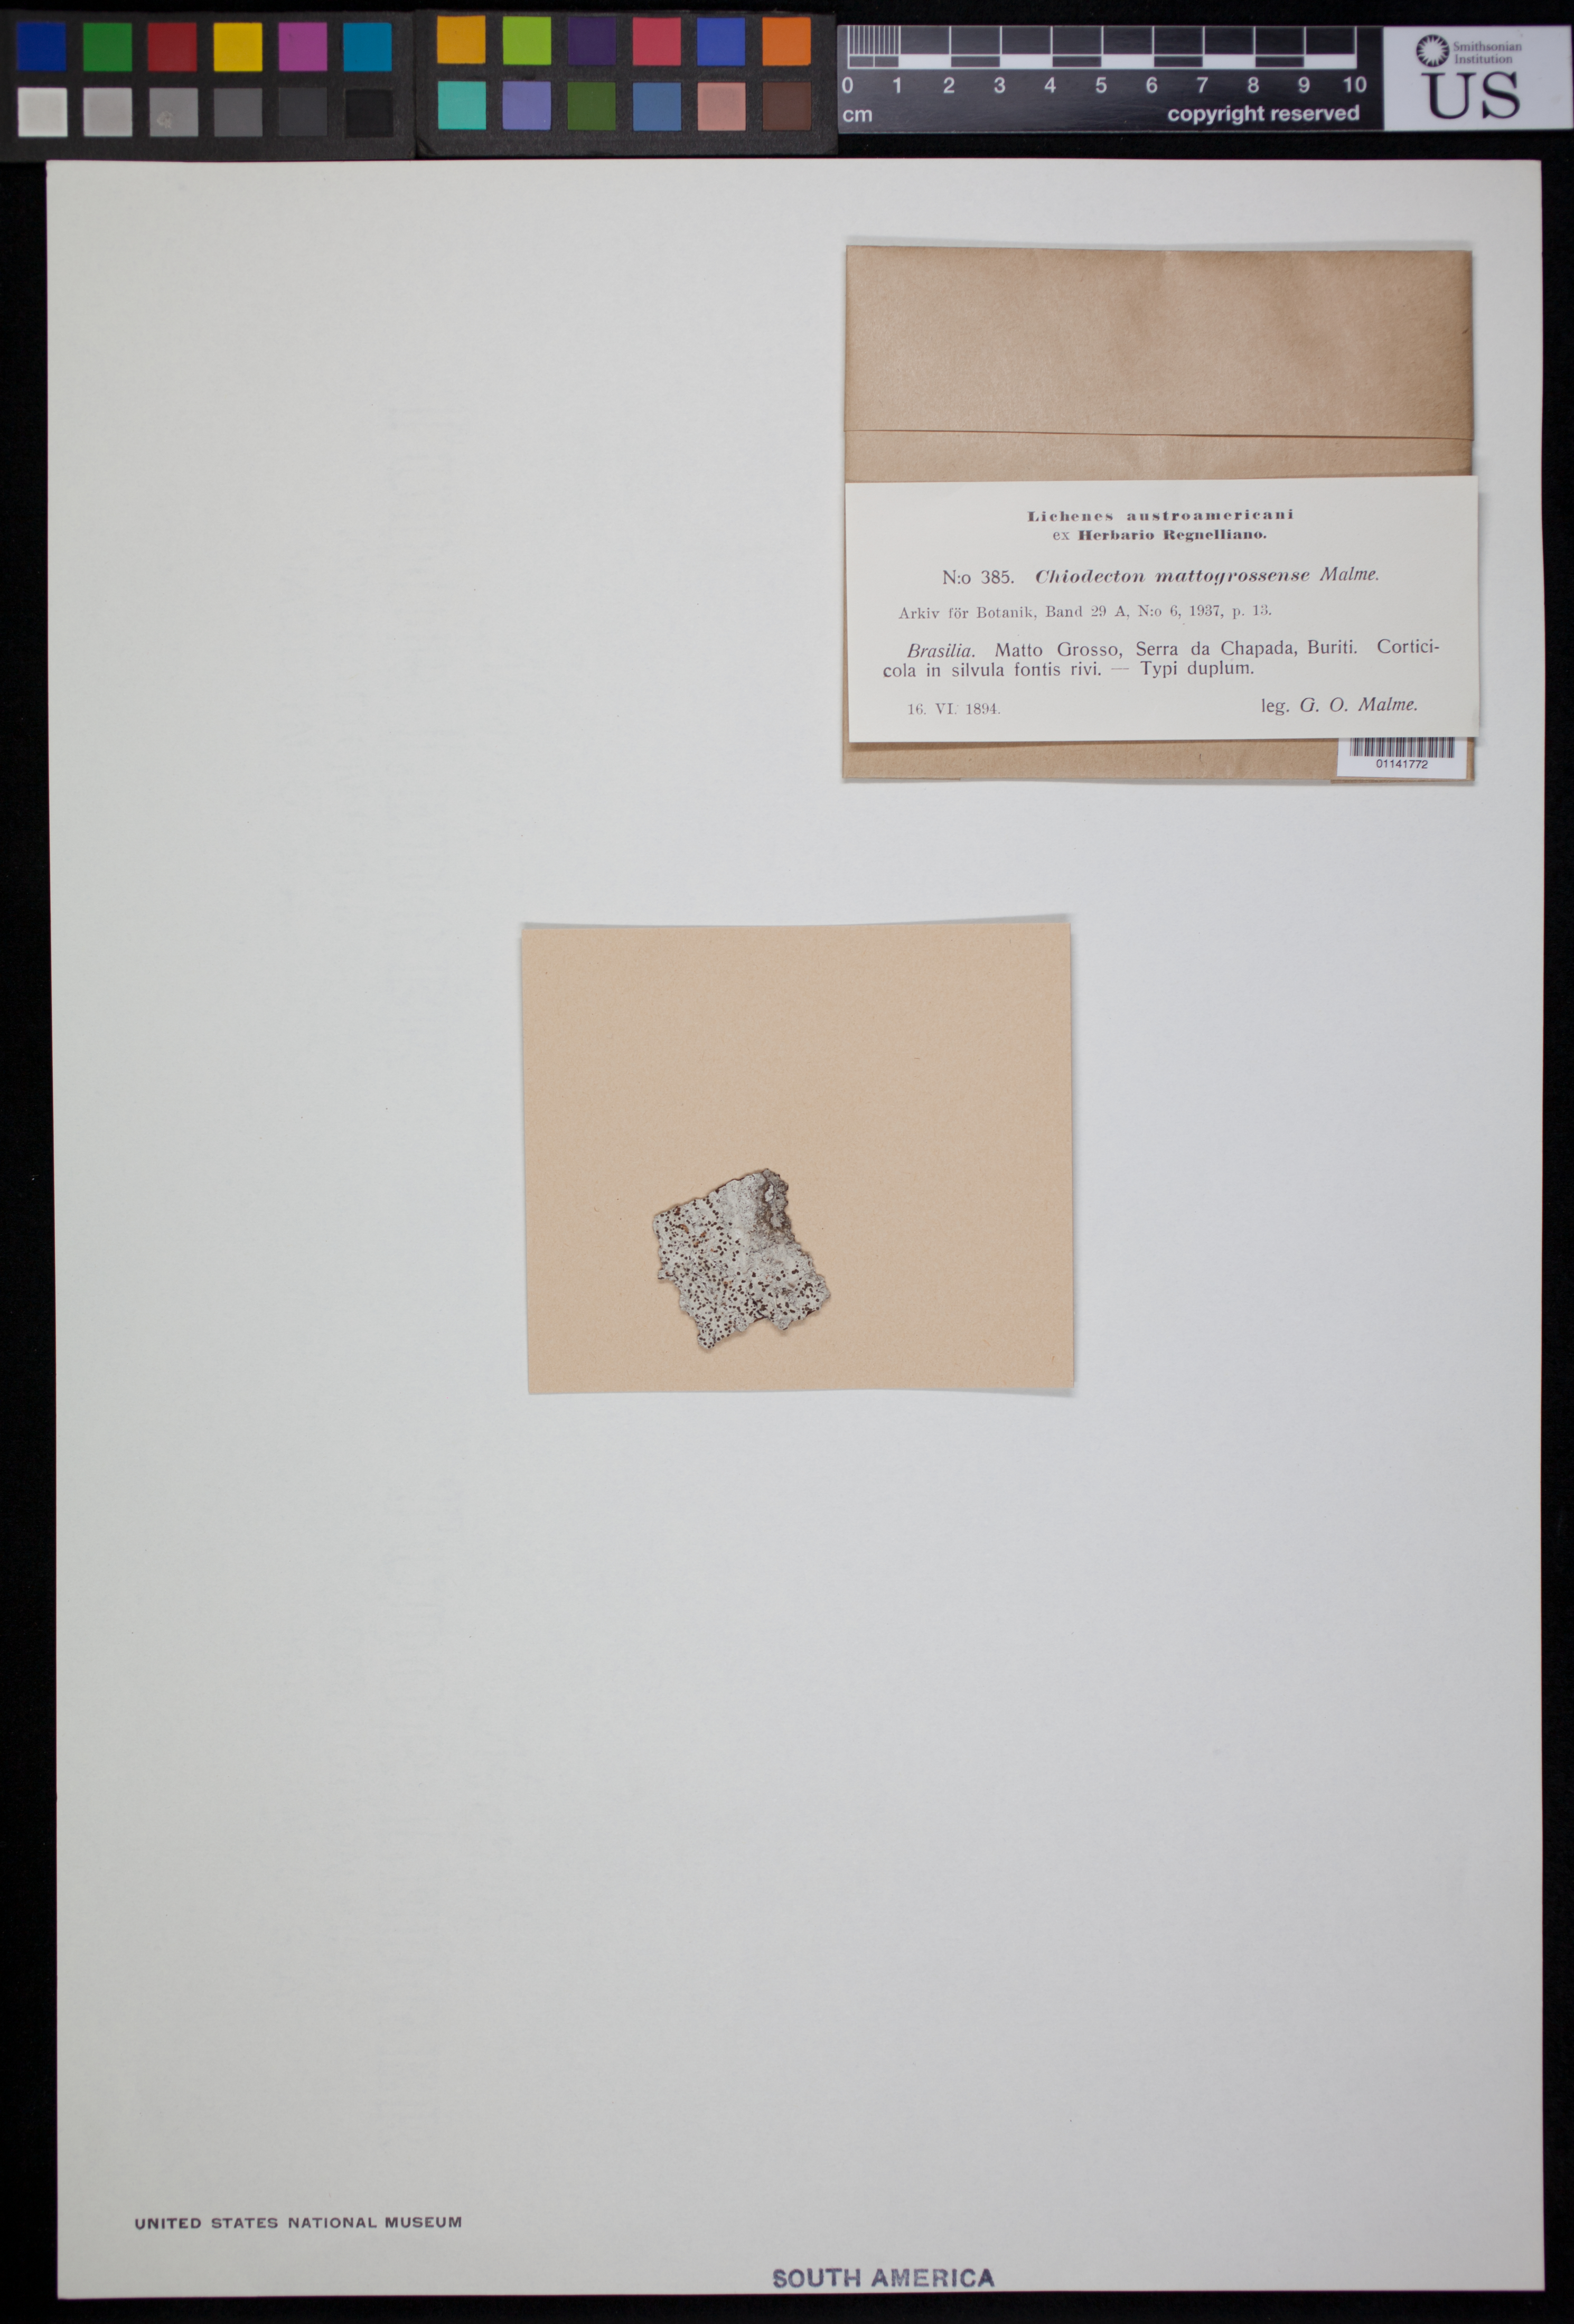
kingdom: Fungi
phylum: Ascomycota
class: Arthoniomycetes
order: Arthoniales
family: Roccellaceae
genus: Chiodecton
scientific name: Chiodecton mattogrossense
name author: Malme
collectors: G. O. A. Malme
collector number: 385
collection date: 1894-06-16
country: Brazil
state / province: Mato Grosso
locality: Serra da Chapada, Buriti.